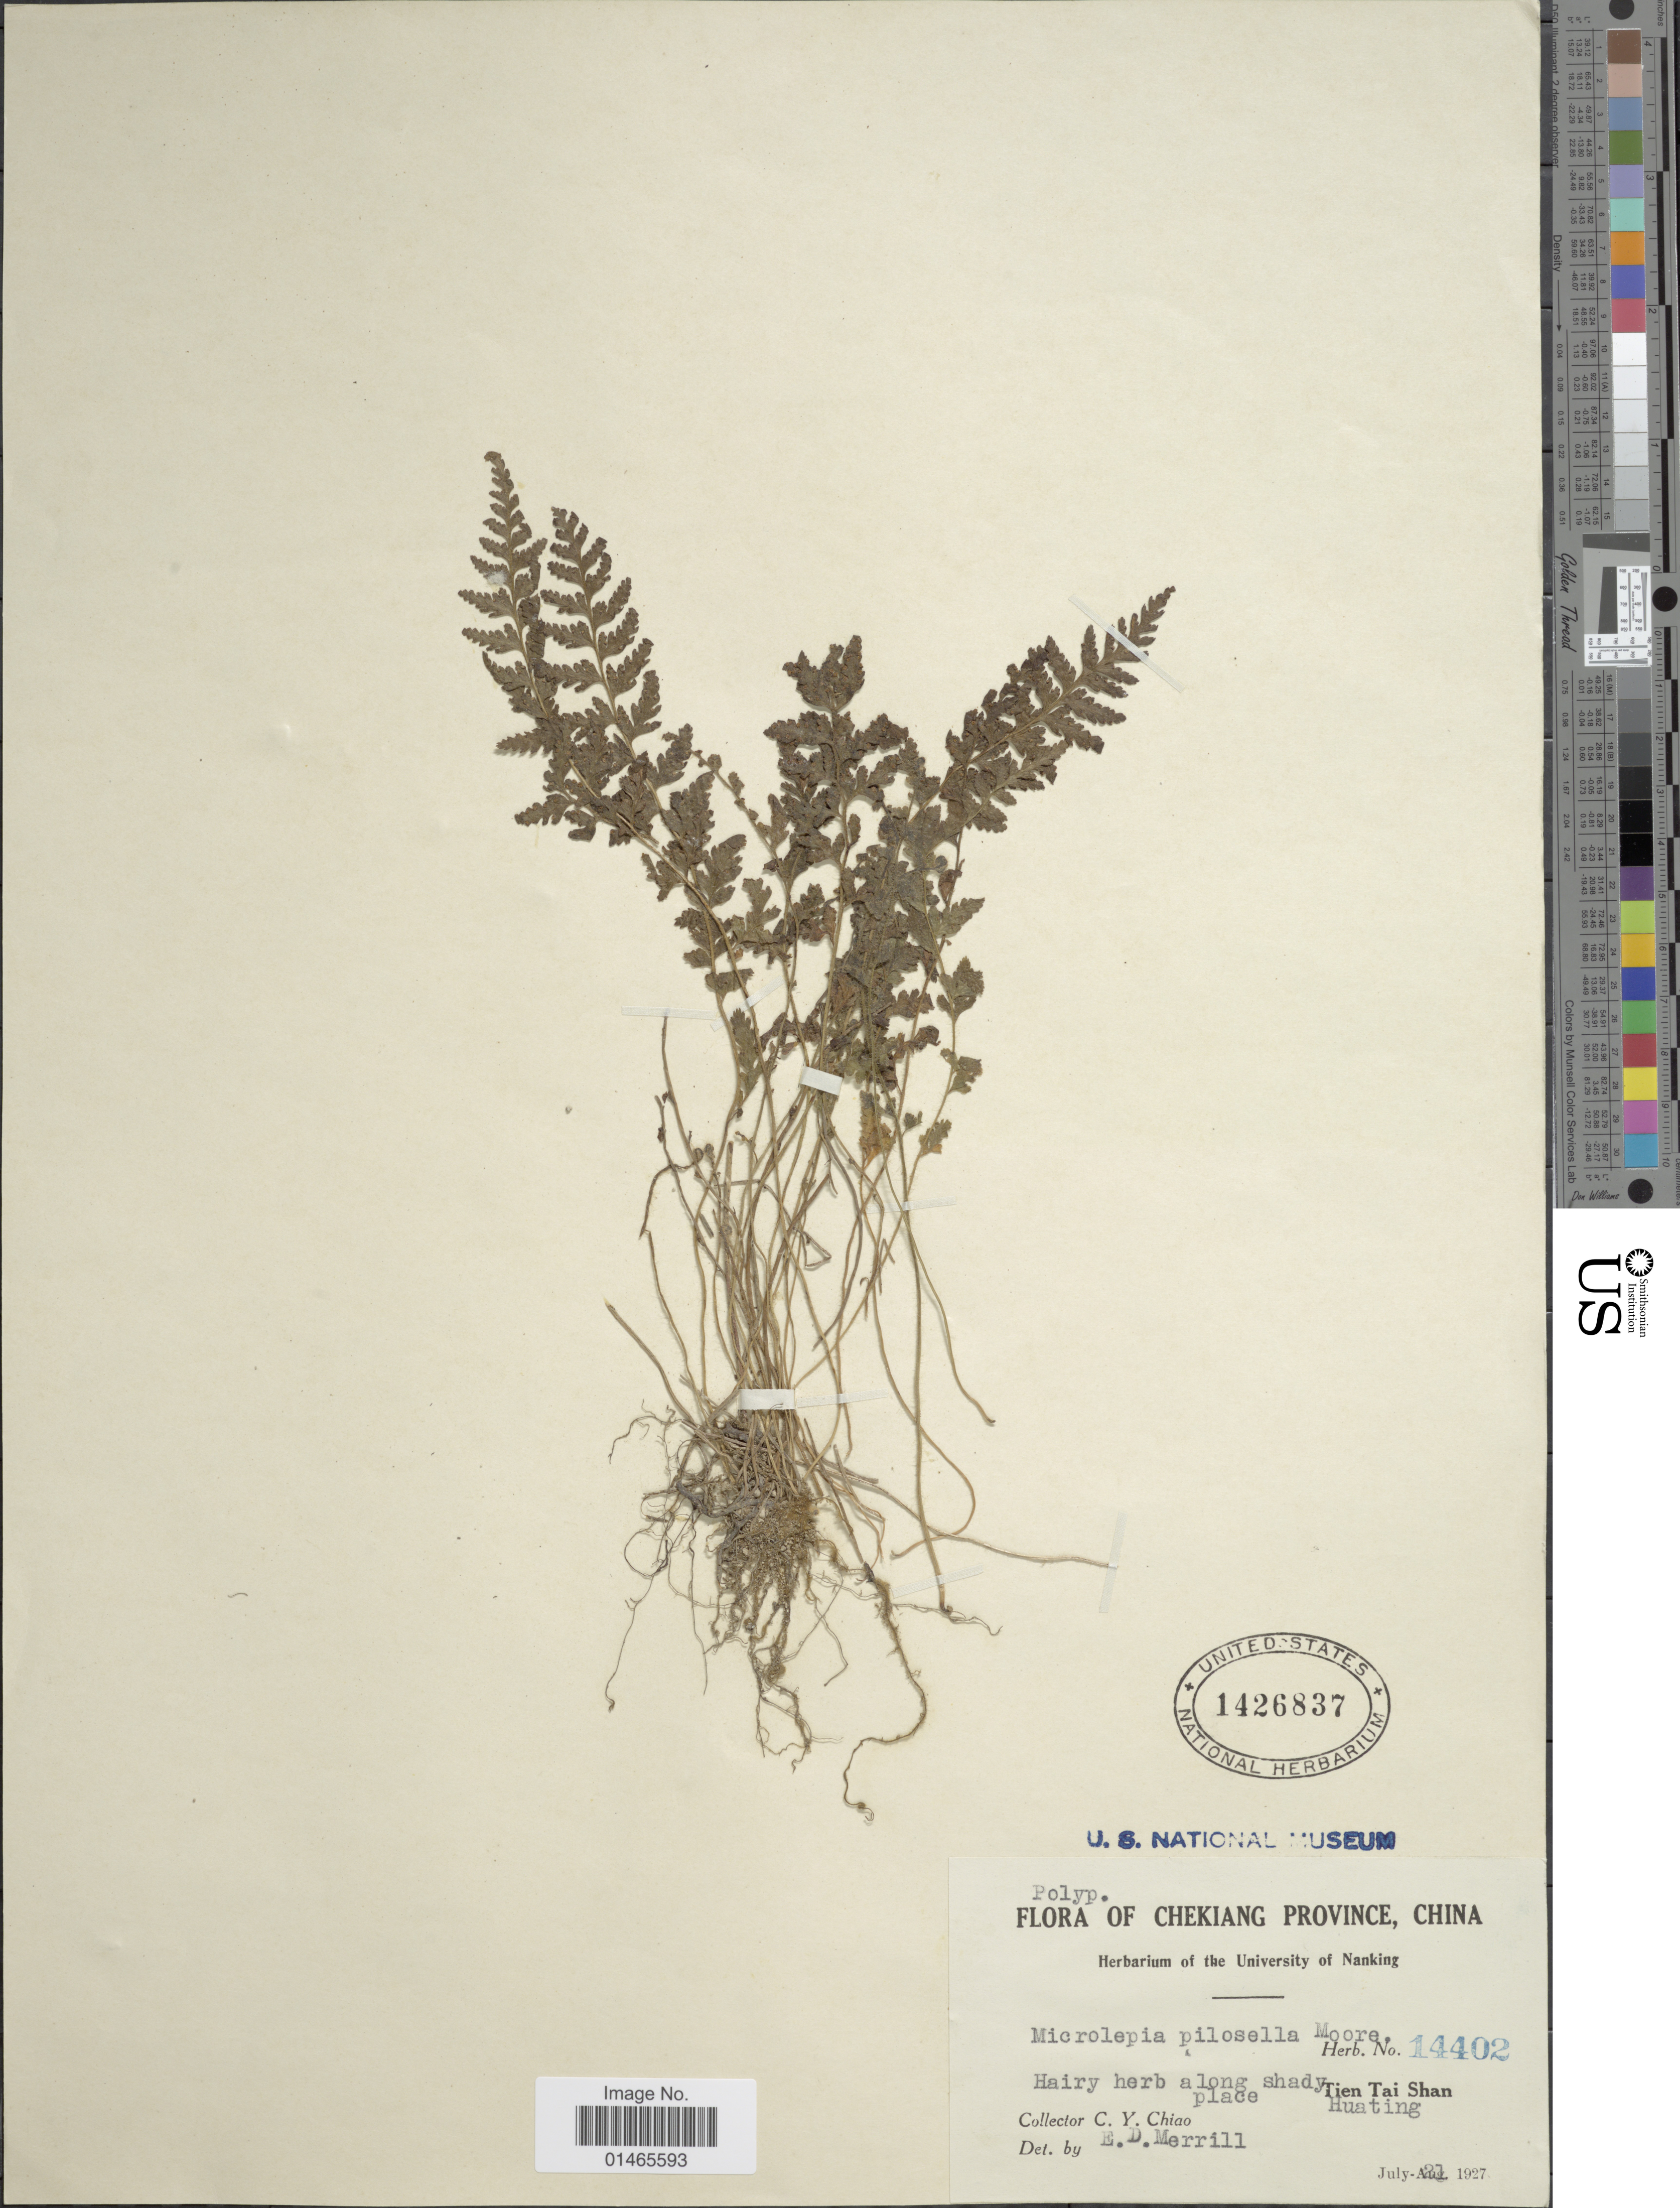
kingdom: Plantae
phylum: Tracheophyta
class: Polypodiopsida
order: Polypodiales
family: Dennstaedtiaceae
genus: Microlepia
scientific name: Microlepia pilosella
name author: (Hook.) T. Moore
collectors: E. D. Merrill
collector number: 14402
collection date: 1927-07-21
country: China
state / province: Zhejiang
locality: Checkiang, Tien Tai Shan, Huating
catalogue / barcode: US 1426837